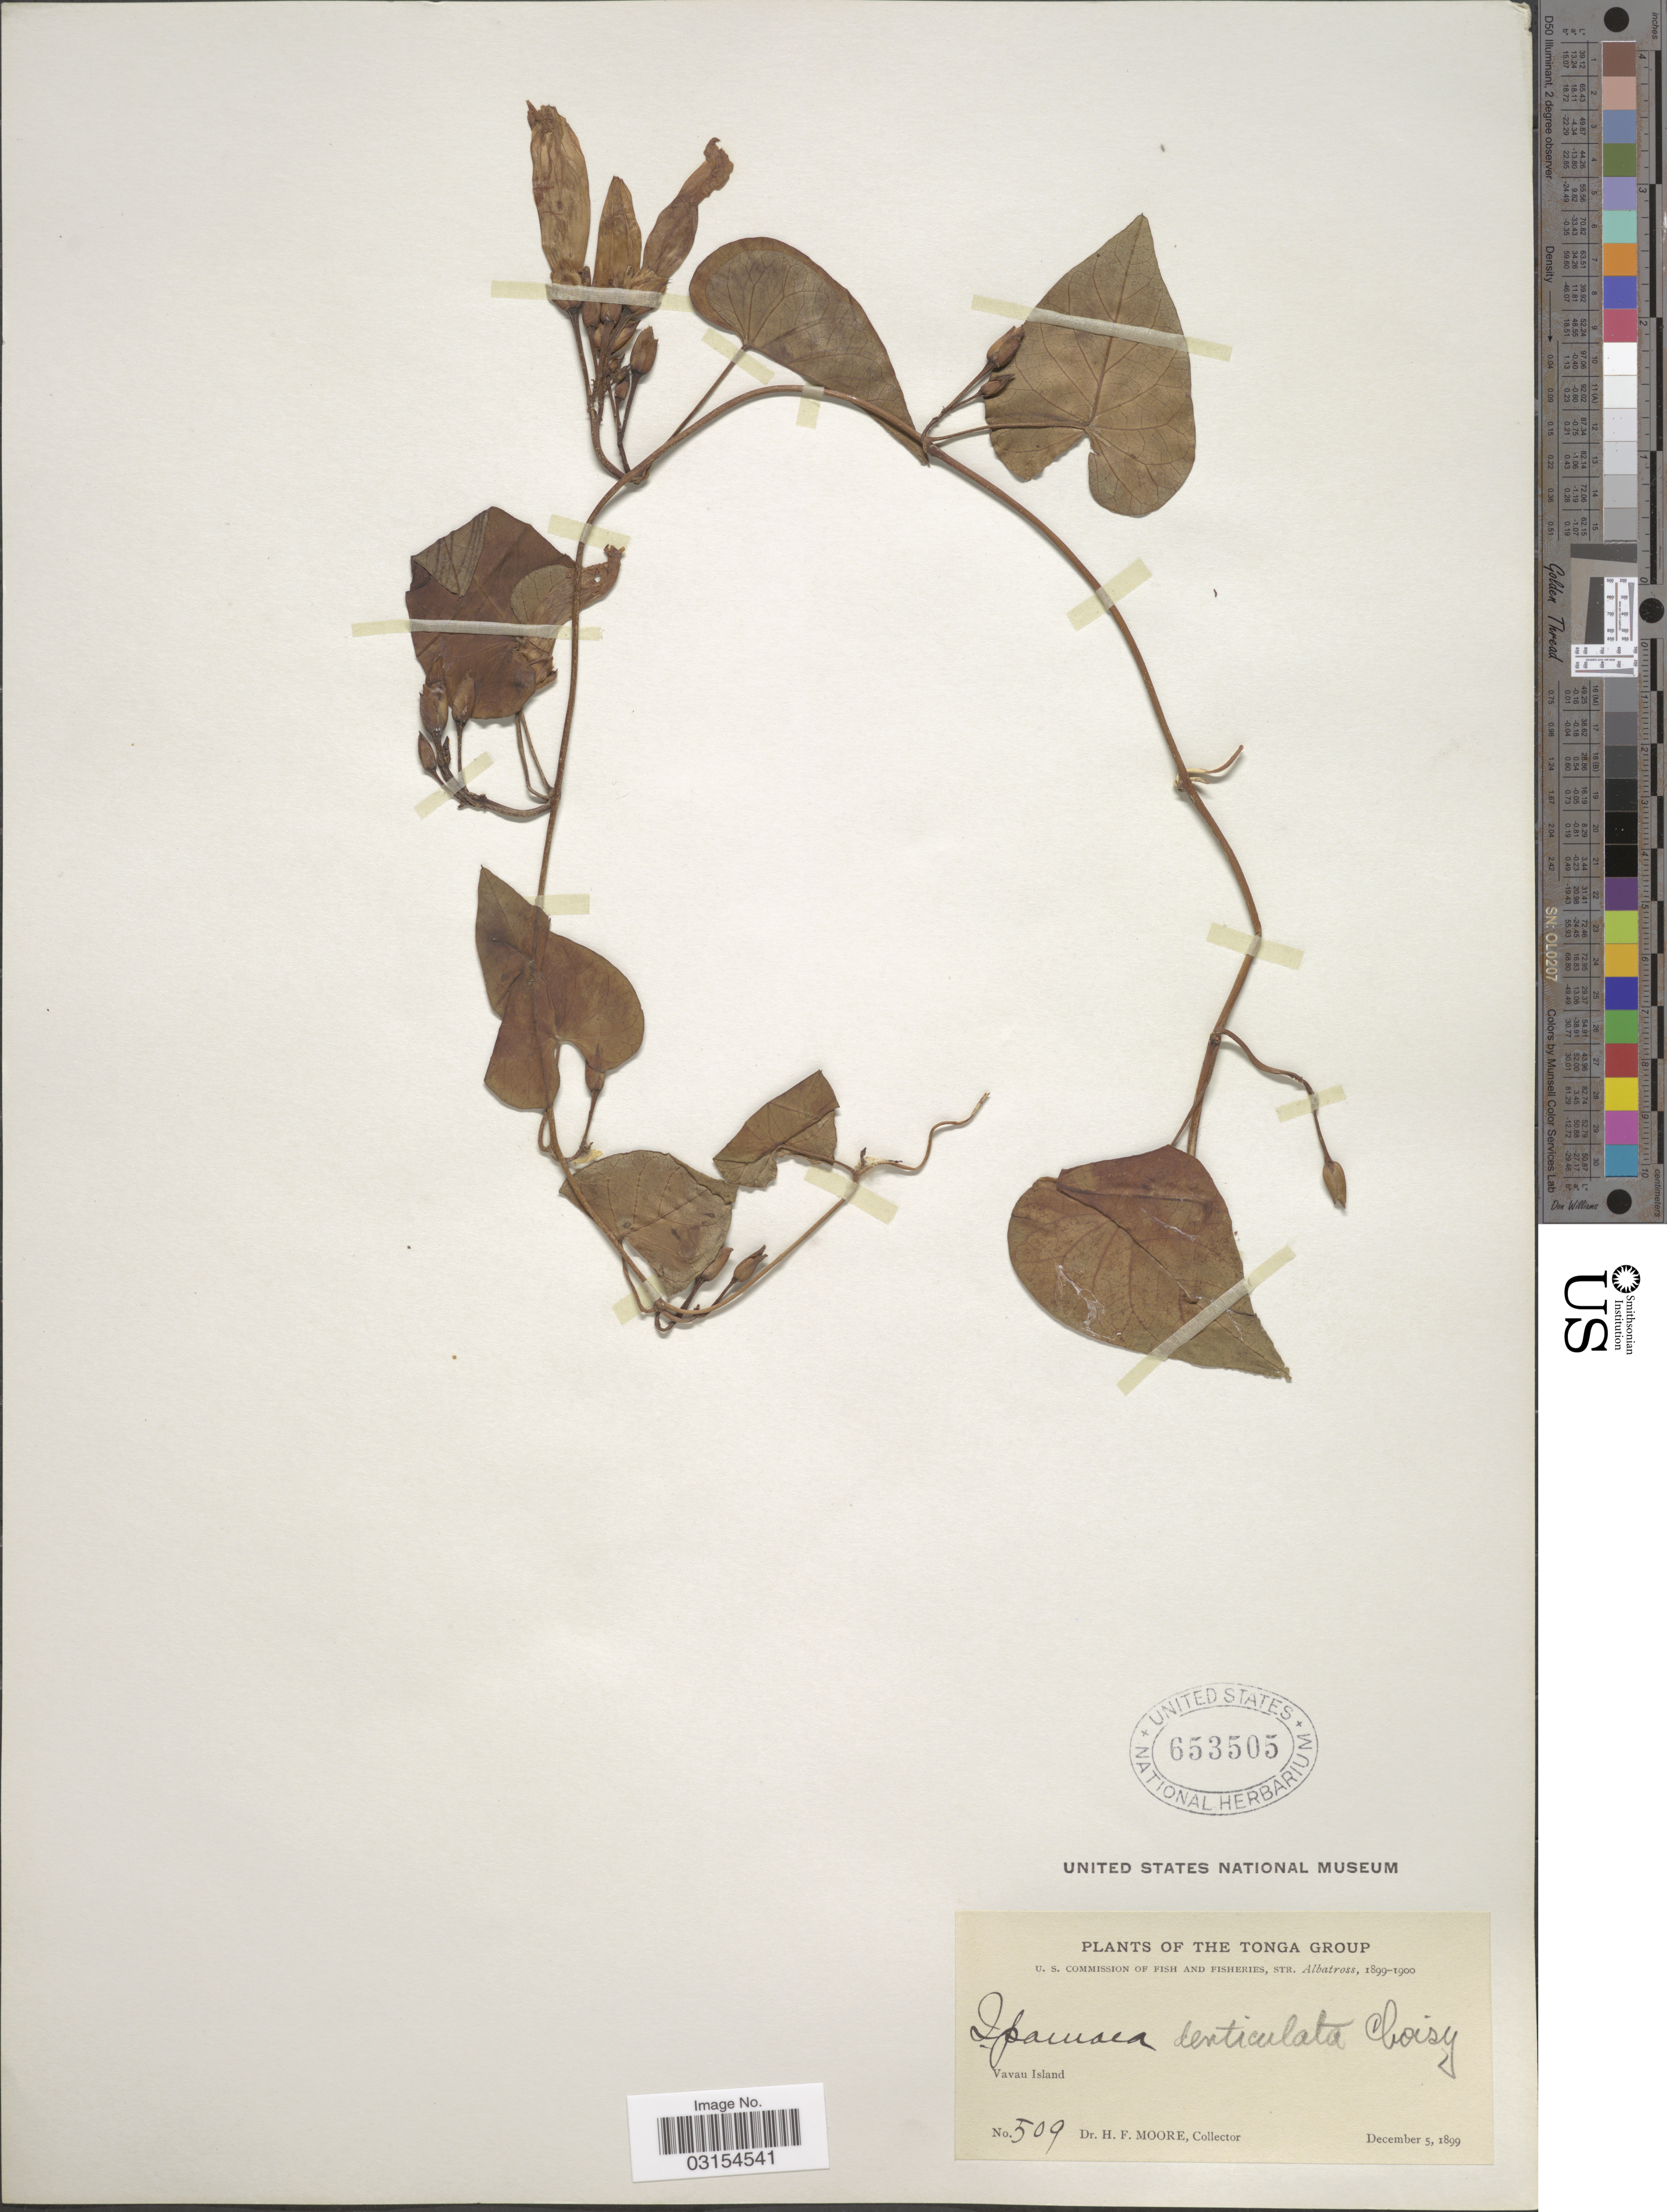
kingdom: Plantae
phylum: Tracheophyta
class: Magnoliopsida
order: Solanales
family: Convolvulaceae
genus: Ipomoea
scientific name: Ipomoea littoralis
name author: Blume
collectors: H. F. Moore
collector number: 509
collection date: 1899-12-05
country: Tonga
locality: Tonga Group. Vavau Island.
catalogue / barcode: US 653505